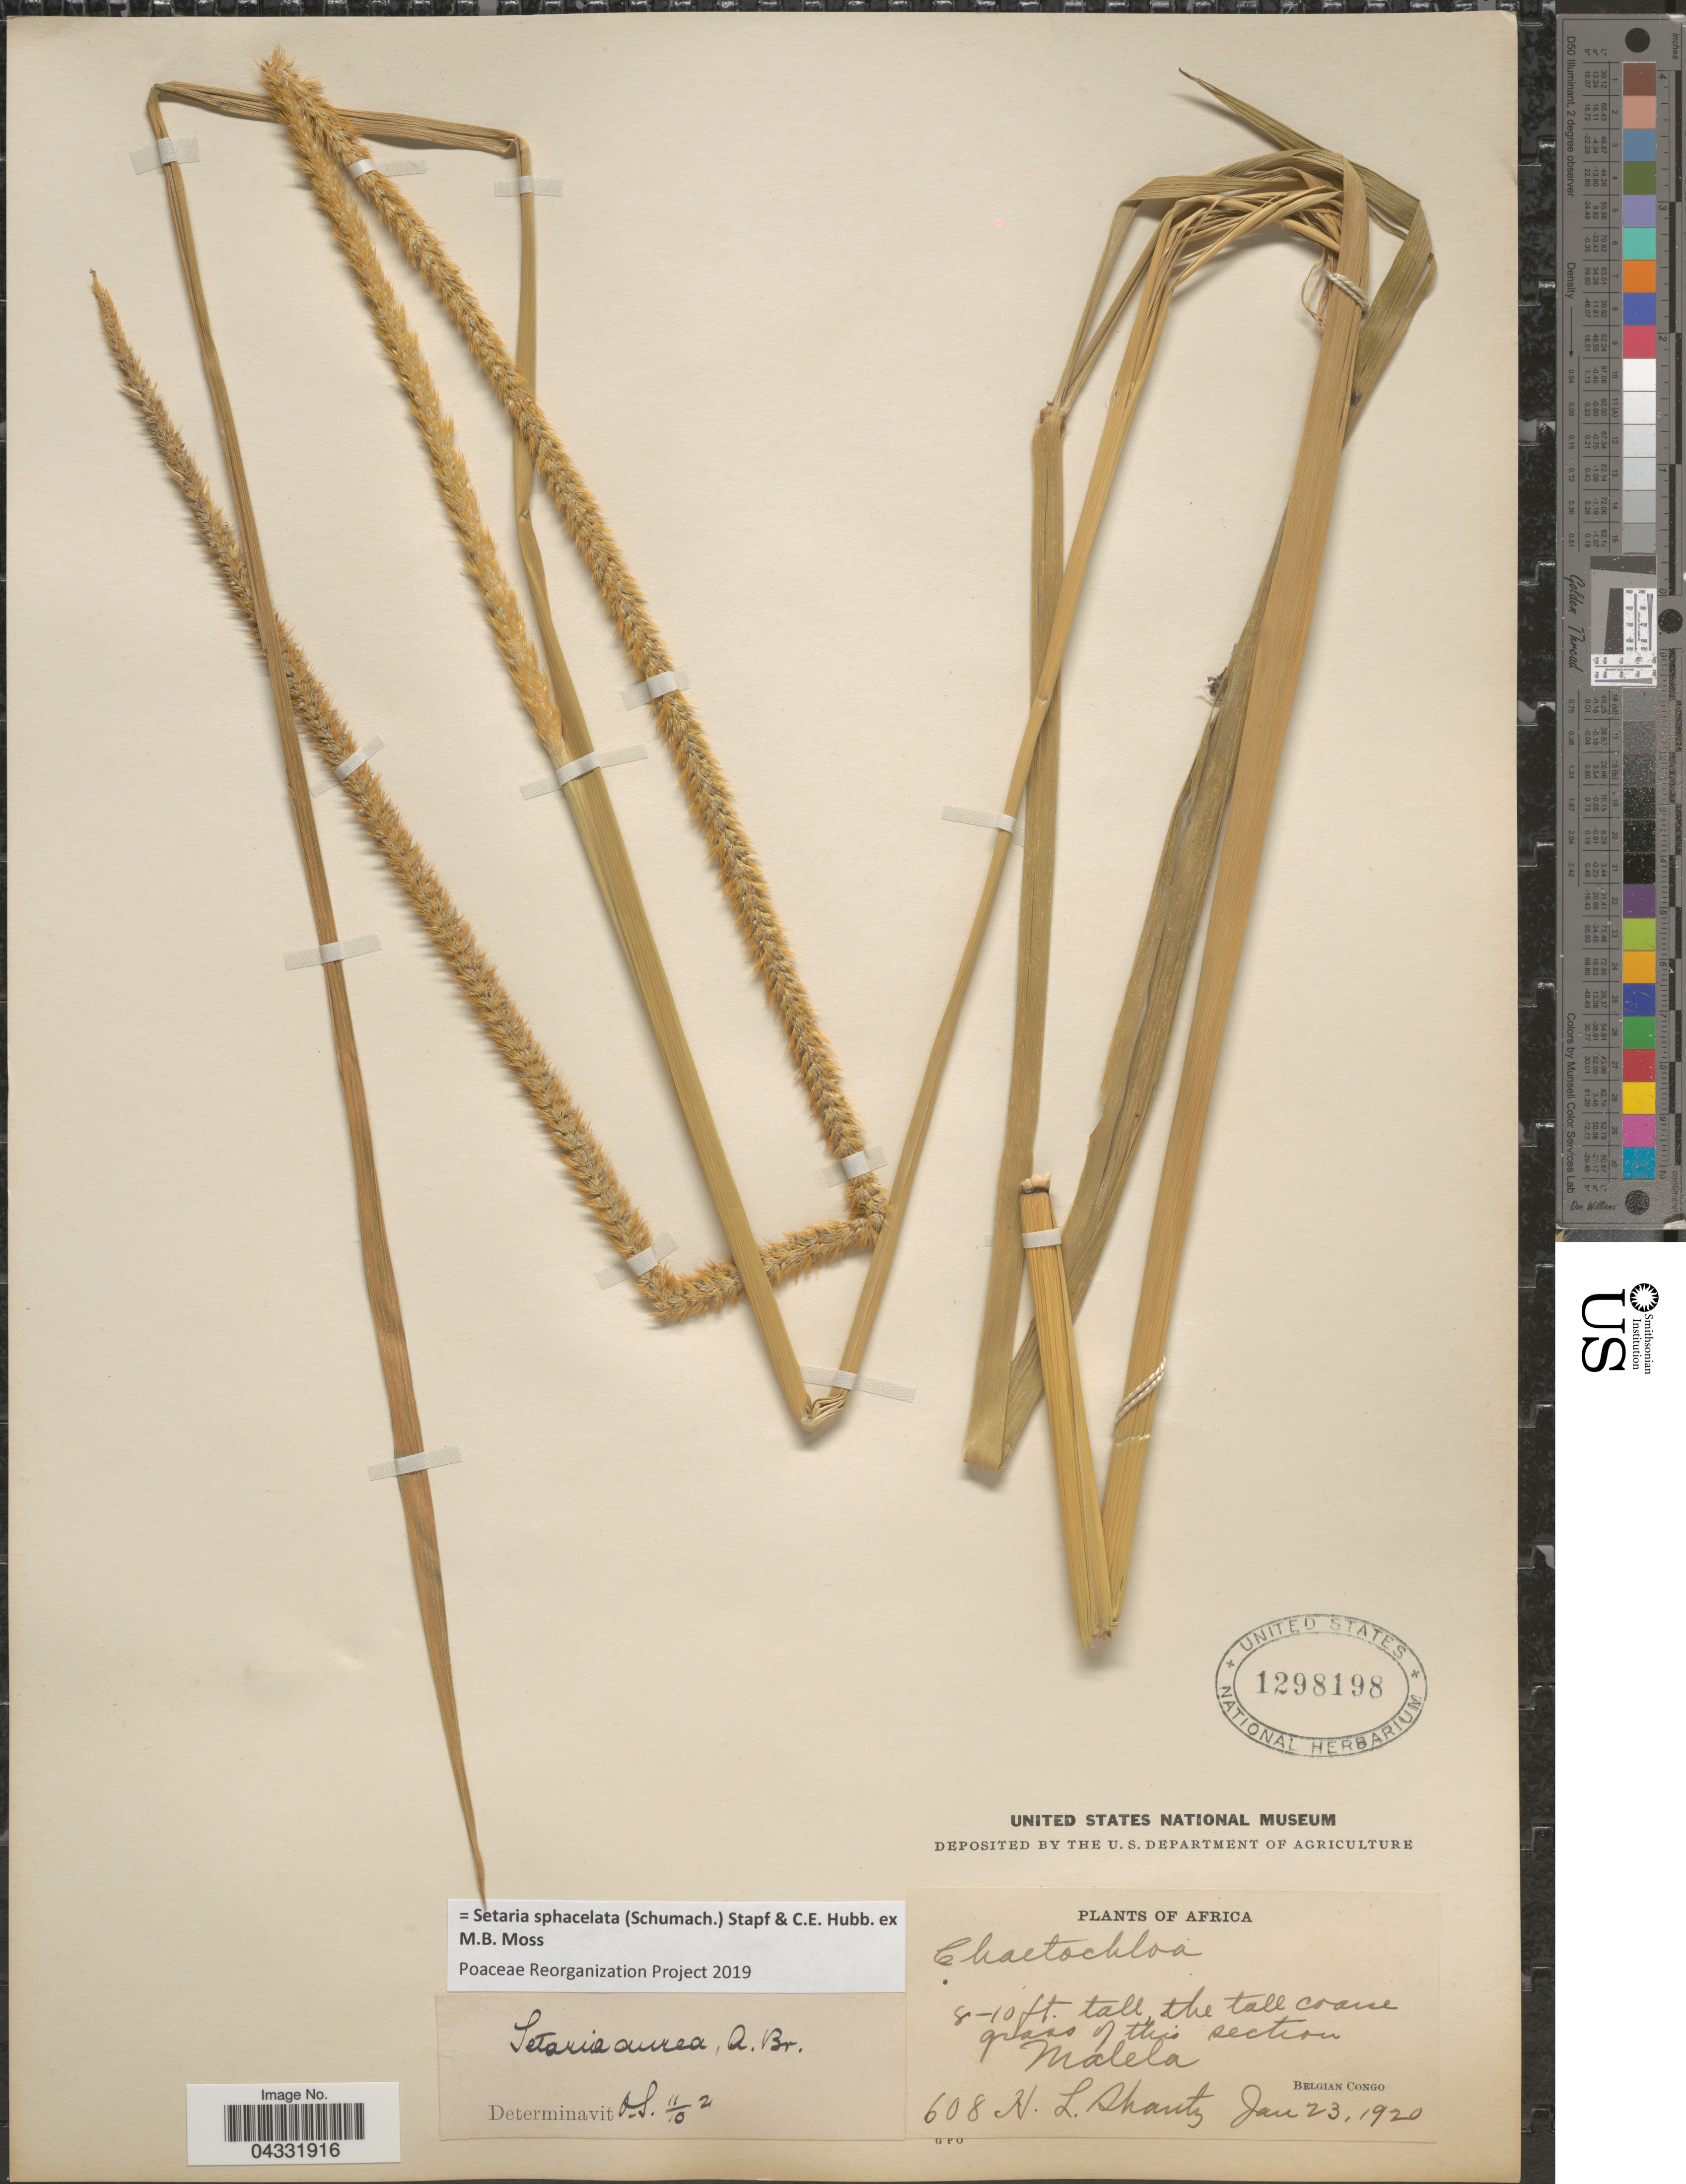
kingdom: Plantae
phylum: Tracheophyta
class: Liliopsida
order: Poales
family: Poaceae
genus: Setaria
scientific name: Setaria sphacelata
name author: (Schumach.) Stapf & Hubb. ex Moss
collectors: H. Shantz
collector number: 608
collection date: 1920-01-23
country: Congo, Democratic Republic of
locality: Malela. Belgian Congo.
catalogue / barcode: US 1298198